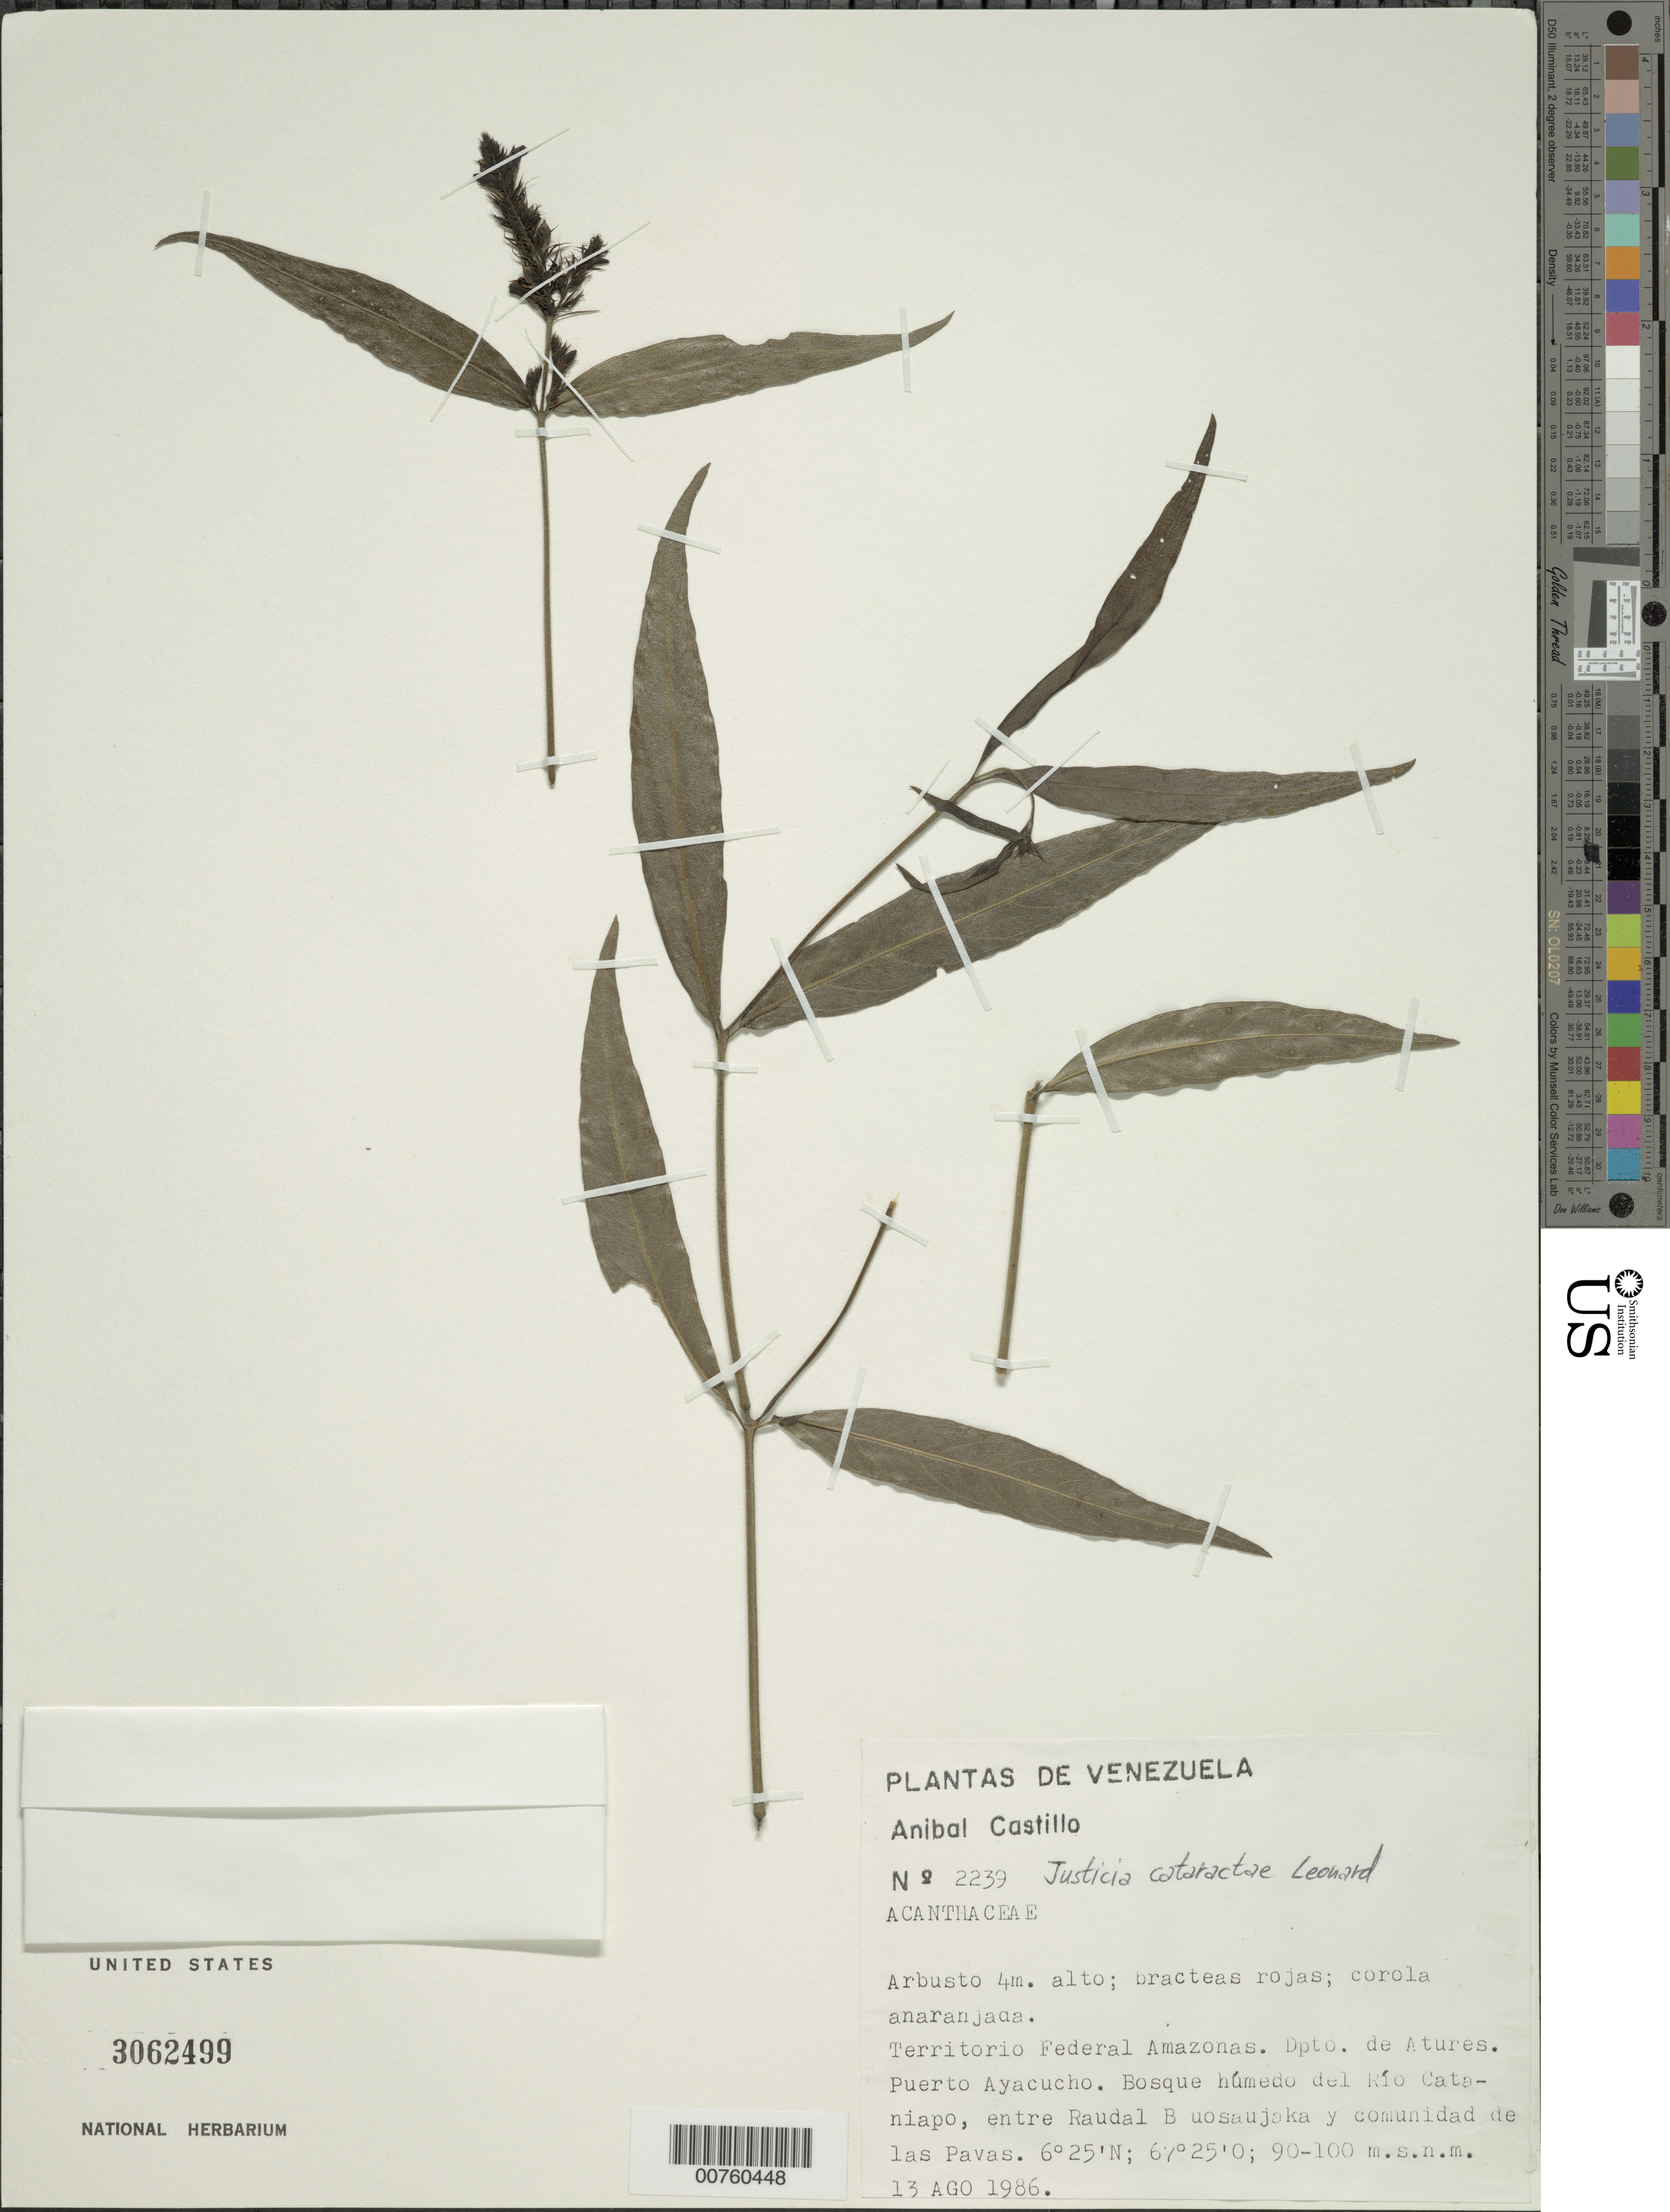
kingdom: Plantae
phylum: Tracheophyta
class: Magnoliopsida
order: Lamiales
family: Acanthaceae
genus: Justicia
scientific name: Justicia cataractae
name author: Leonard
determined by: Wasshausen, Dieter C., (BOT), Smithsonian Institution - National Museum of Natural History (UNITED STATES)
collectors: A. Castillo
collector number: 2239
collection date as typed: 13-Aug-86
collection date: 1986-08-13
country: Venezuela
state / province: Amazonas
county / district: Atures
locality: Puerto Ayacucho, Río Cataniapo, entre Raudal Buosaujaka y comunidad Las Pavas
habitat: Bosque húmedo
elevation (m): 90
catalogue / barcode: US 3062499